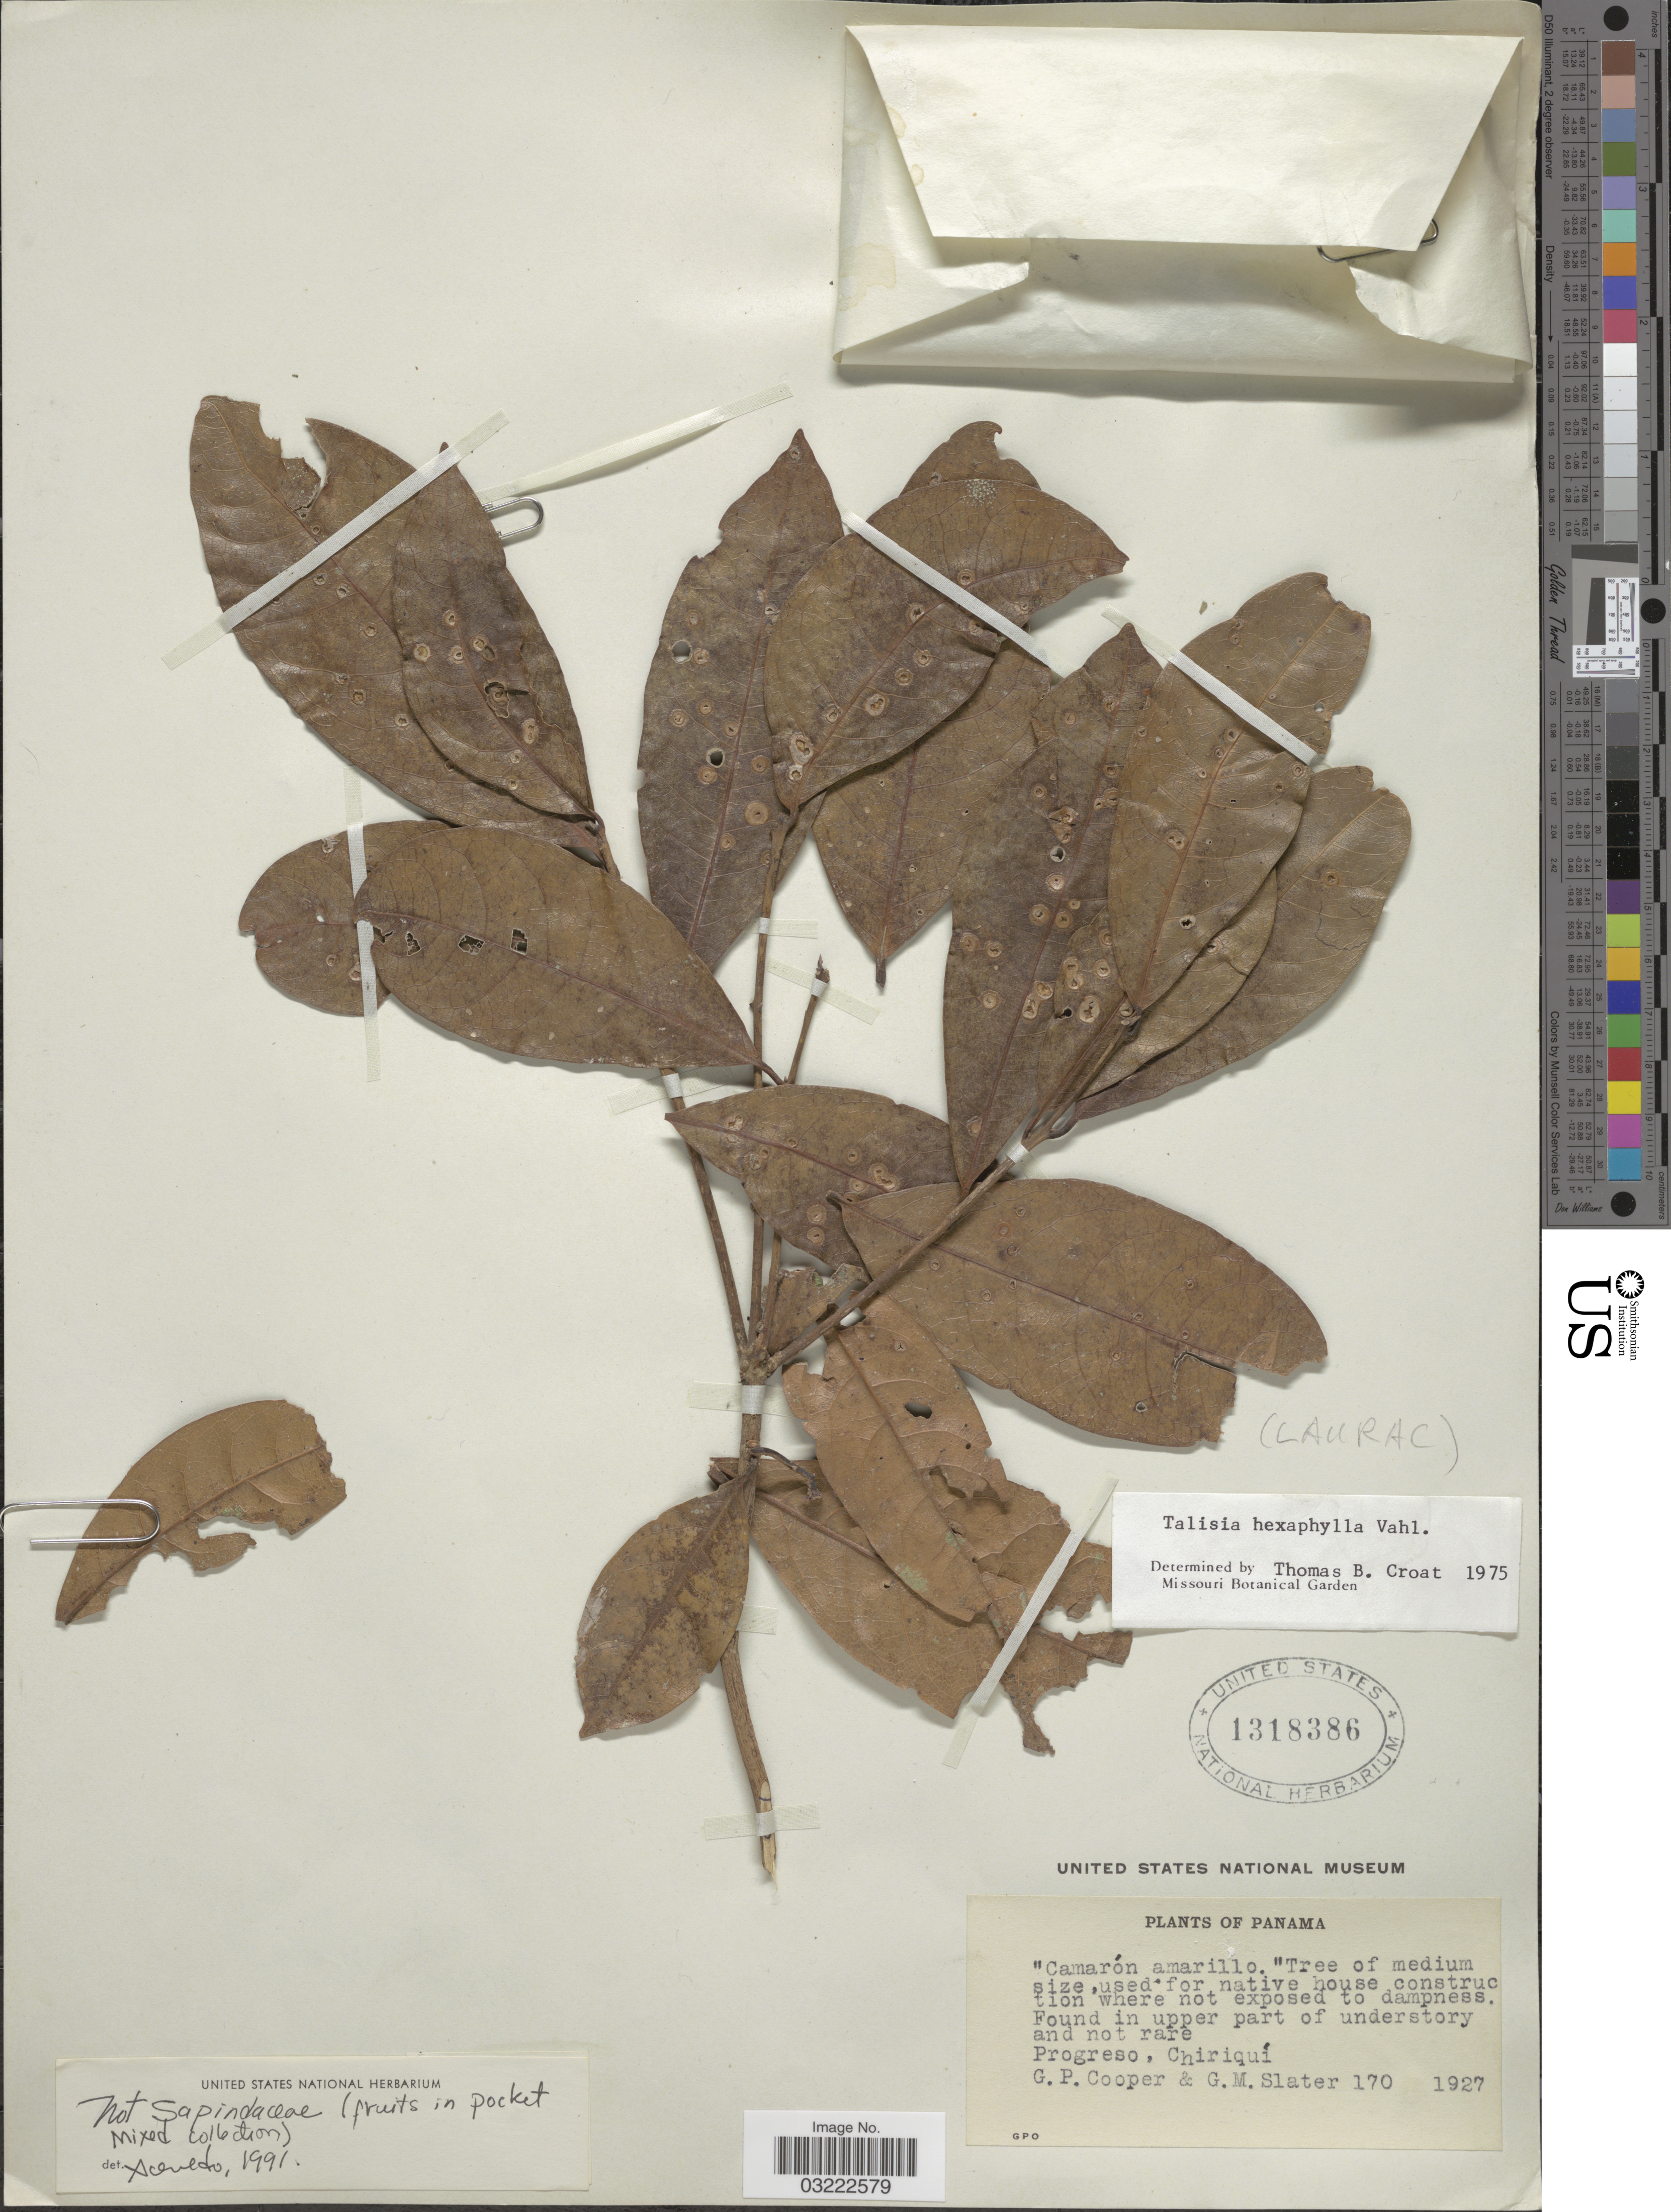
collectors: G. Cooper & G. Slater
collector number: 170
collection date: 1927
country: Panama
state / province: Chiriqui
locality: Progreso.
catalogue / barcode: US 1318386